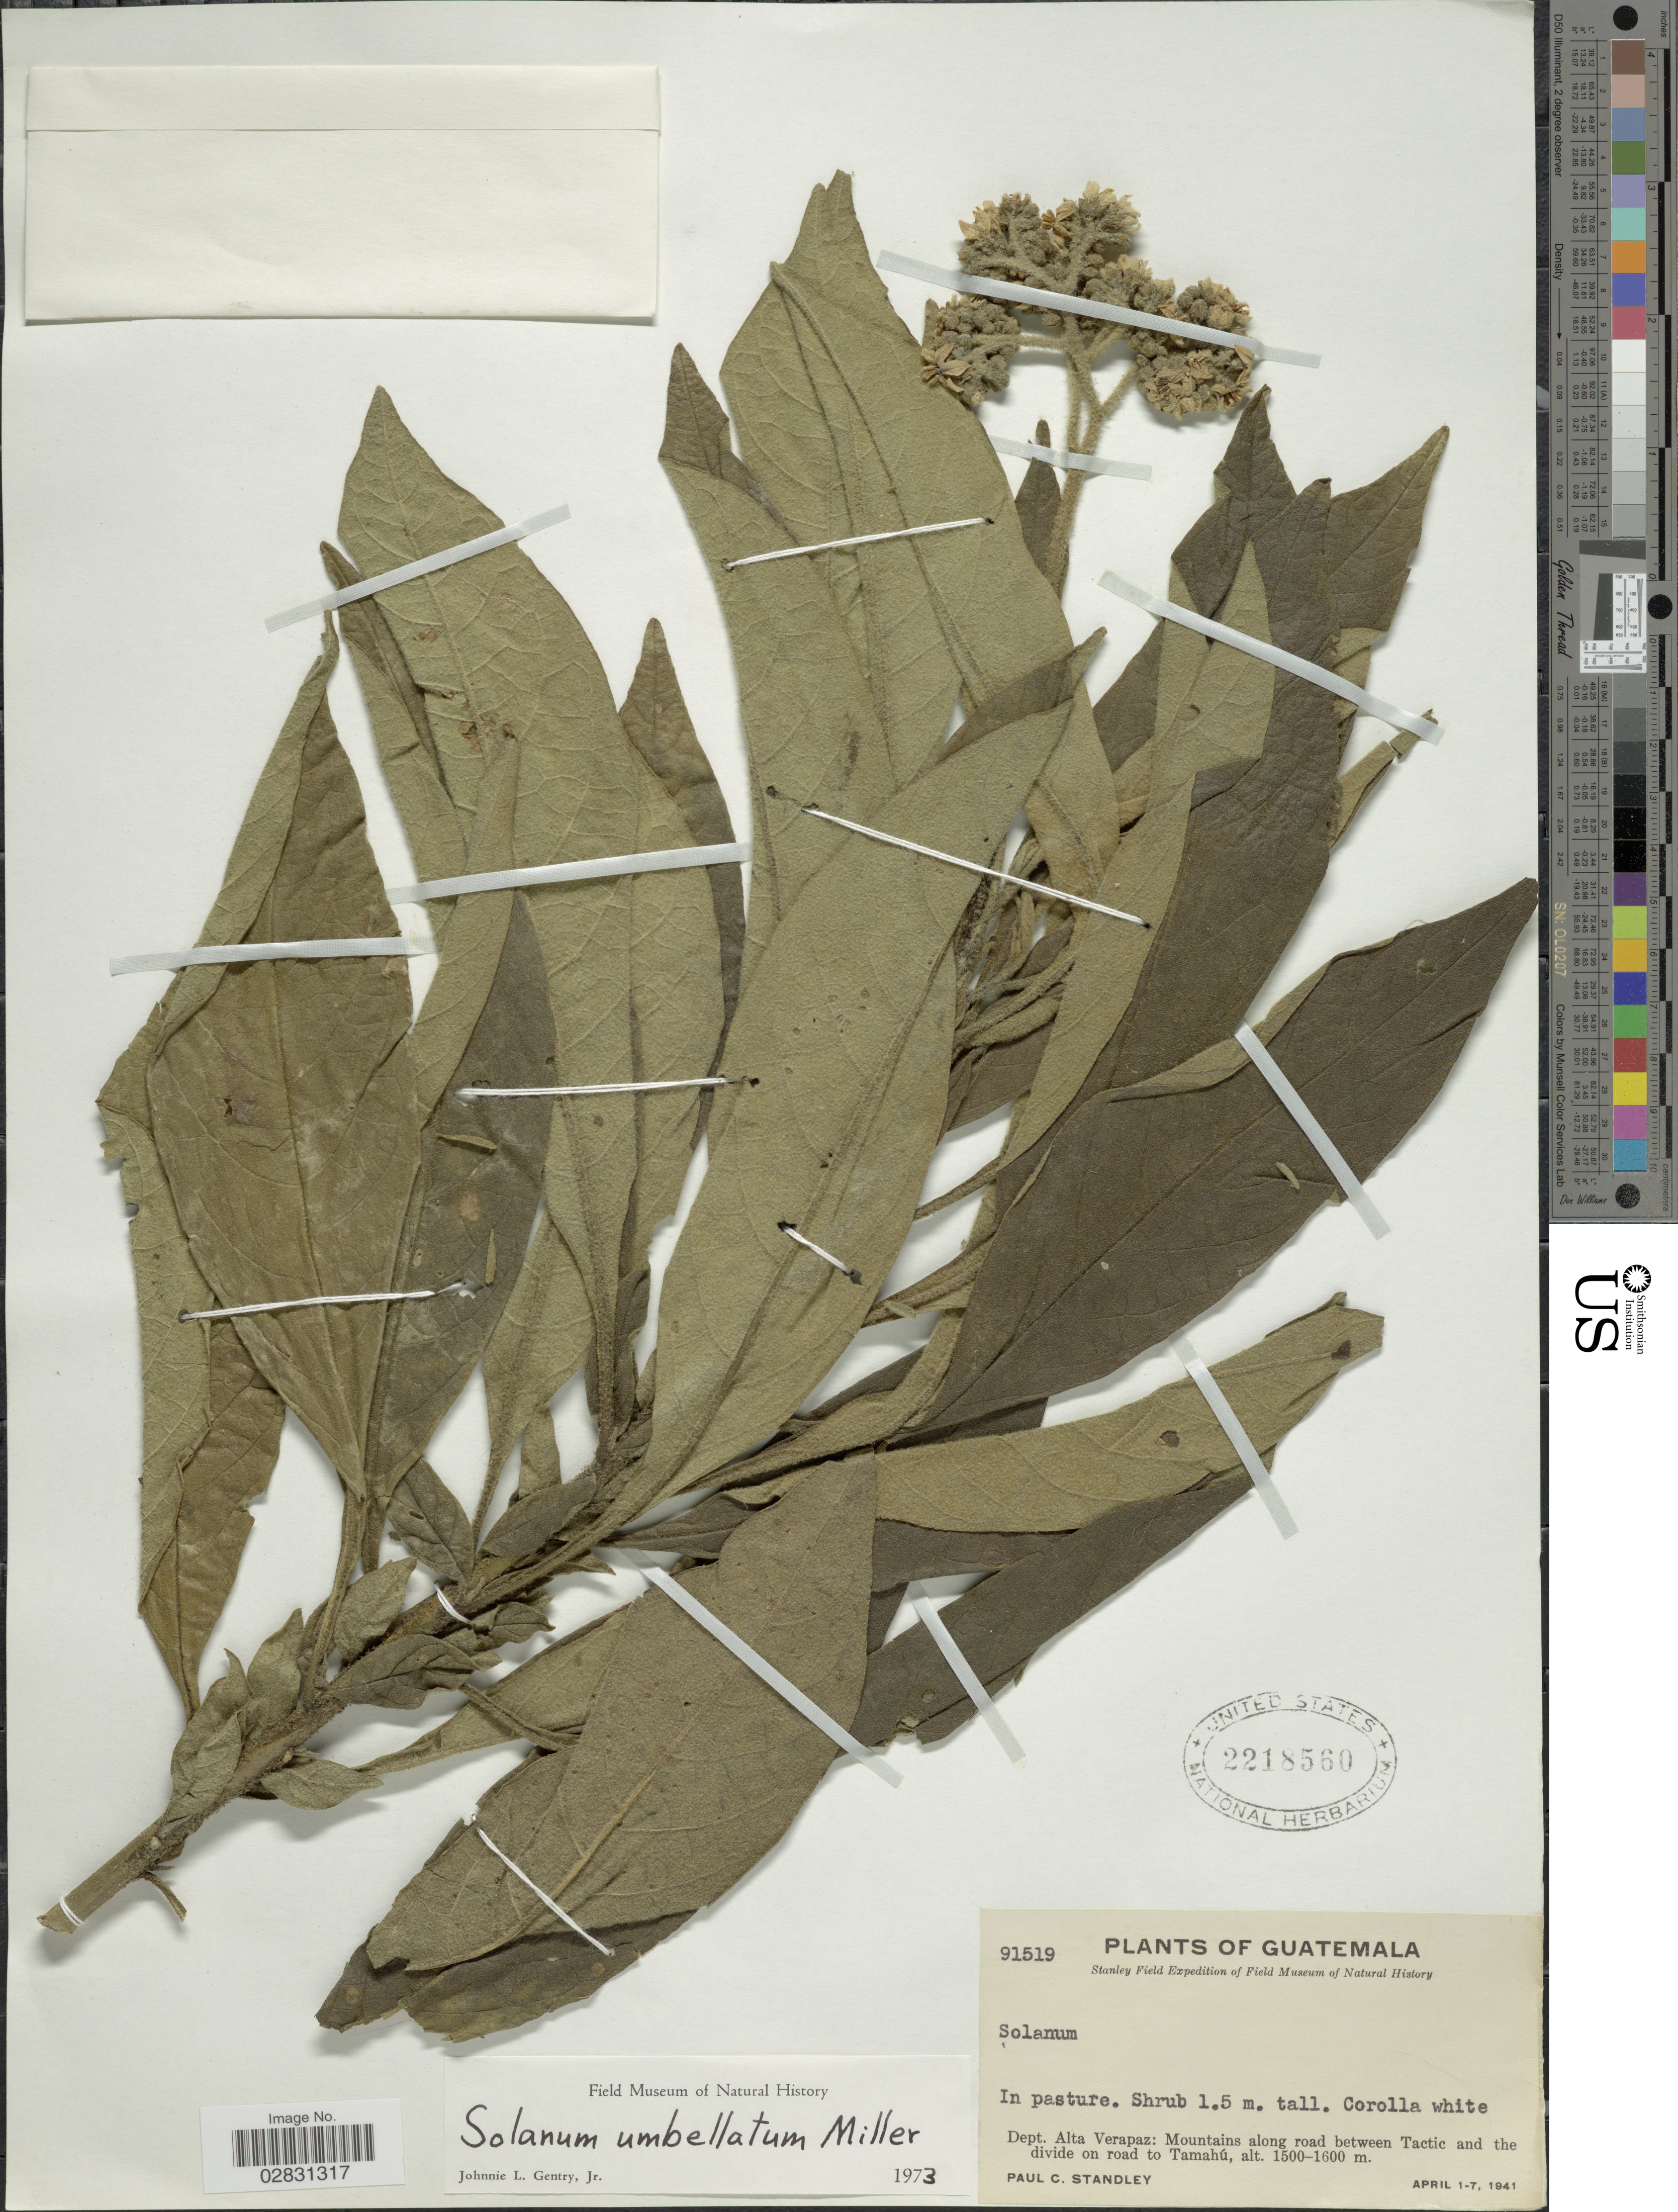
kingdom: Plantae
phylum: Tracheophyta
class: Magnoliopsida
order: Solanales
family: Solanaceae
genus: Solanum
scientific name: Solanum umbellatum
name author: Mill.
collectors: P. C. Standley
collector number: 91519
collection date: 1941-04-01/1941-04-07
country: Guatemala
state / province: Alta Verapaz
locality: Dept. Alta Verapaz: Mountains along road between Tactic and the divide on road to Tamahú.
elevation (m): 1500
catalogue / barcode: US 2218560